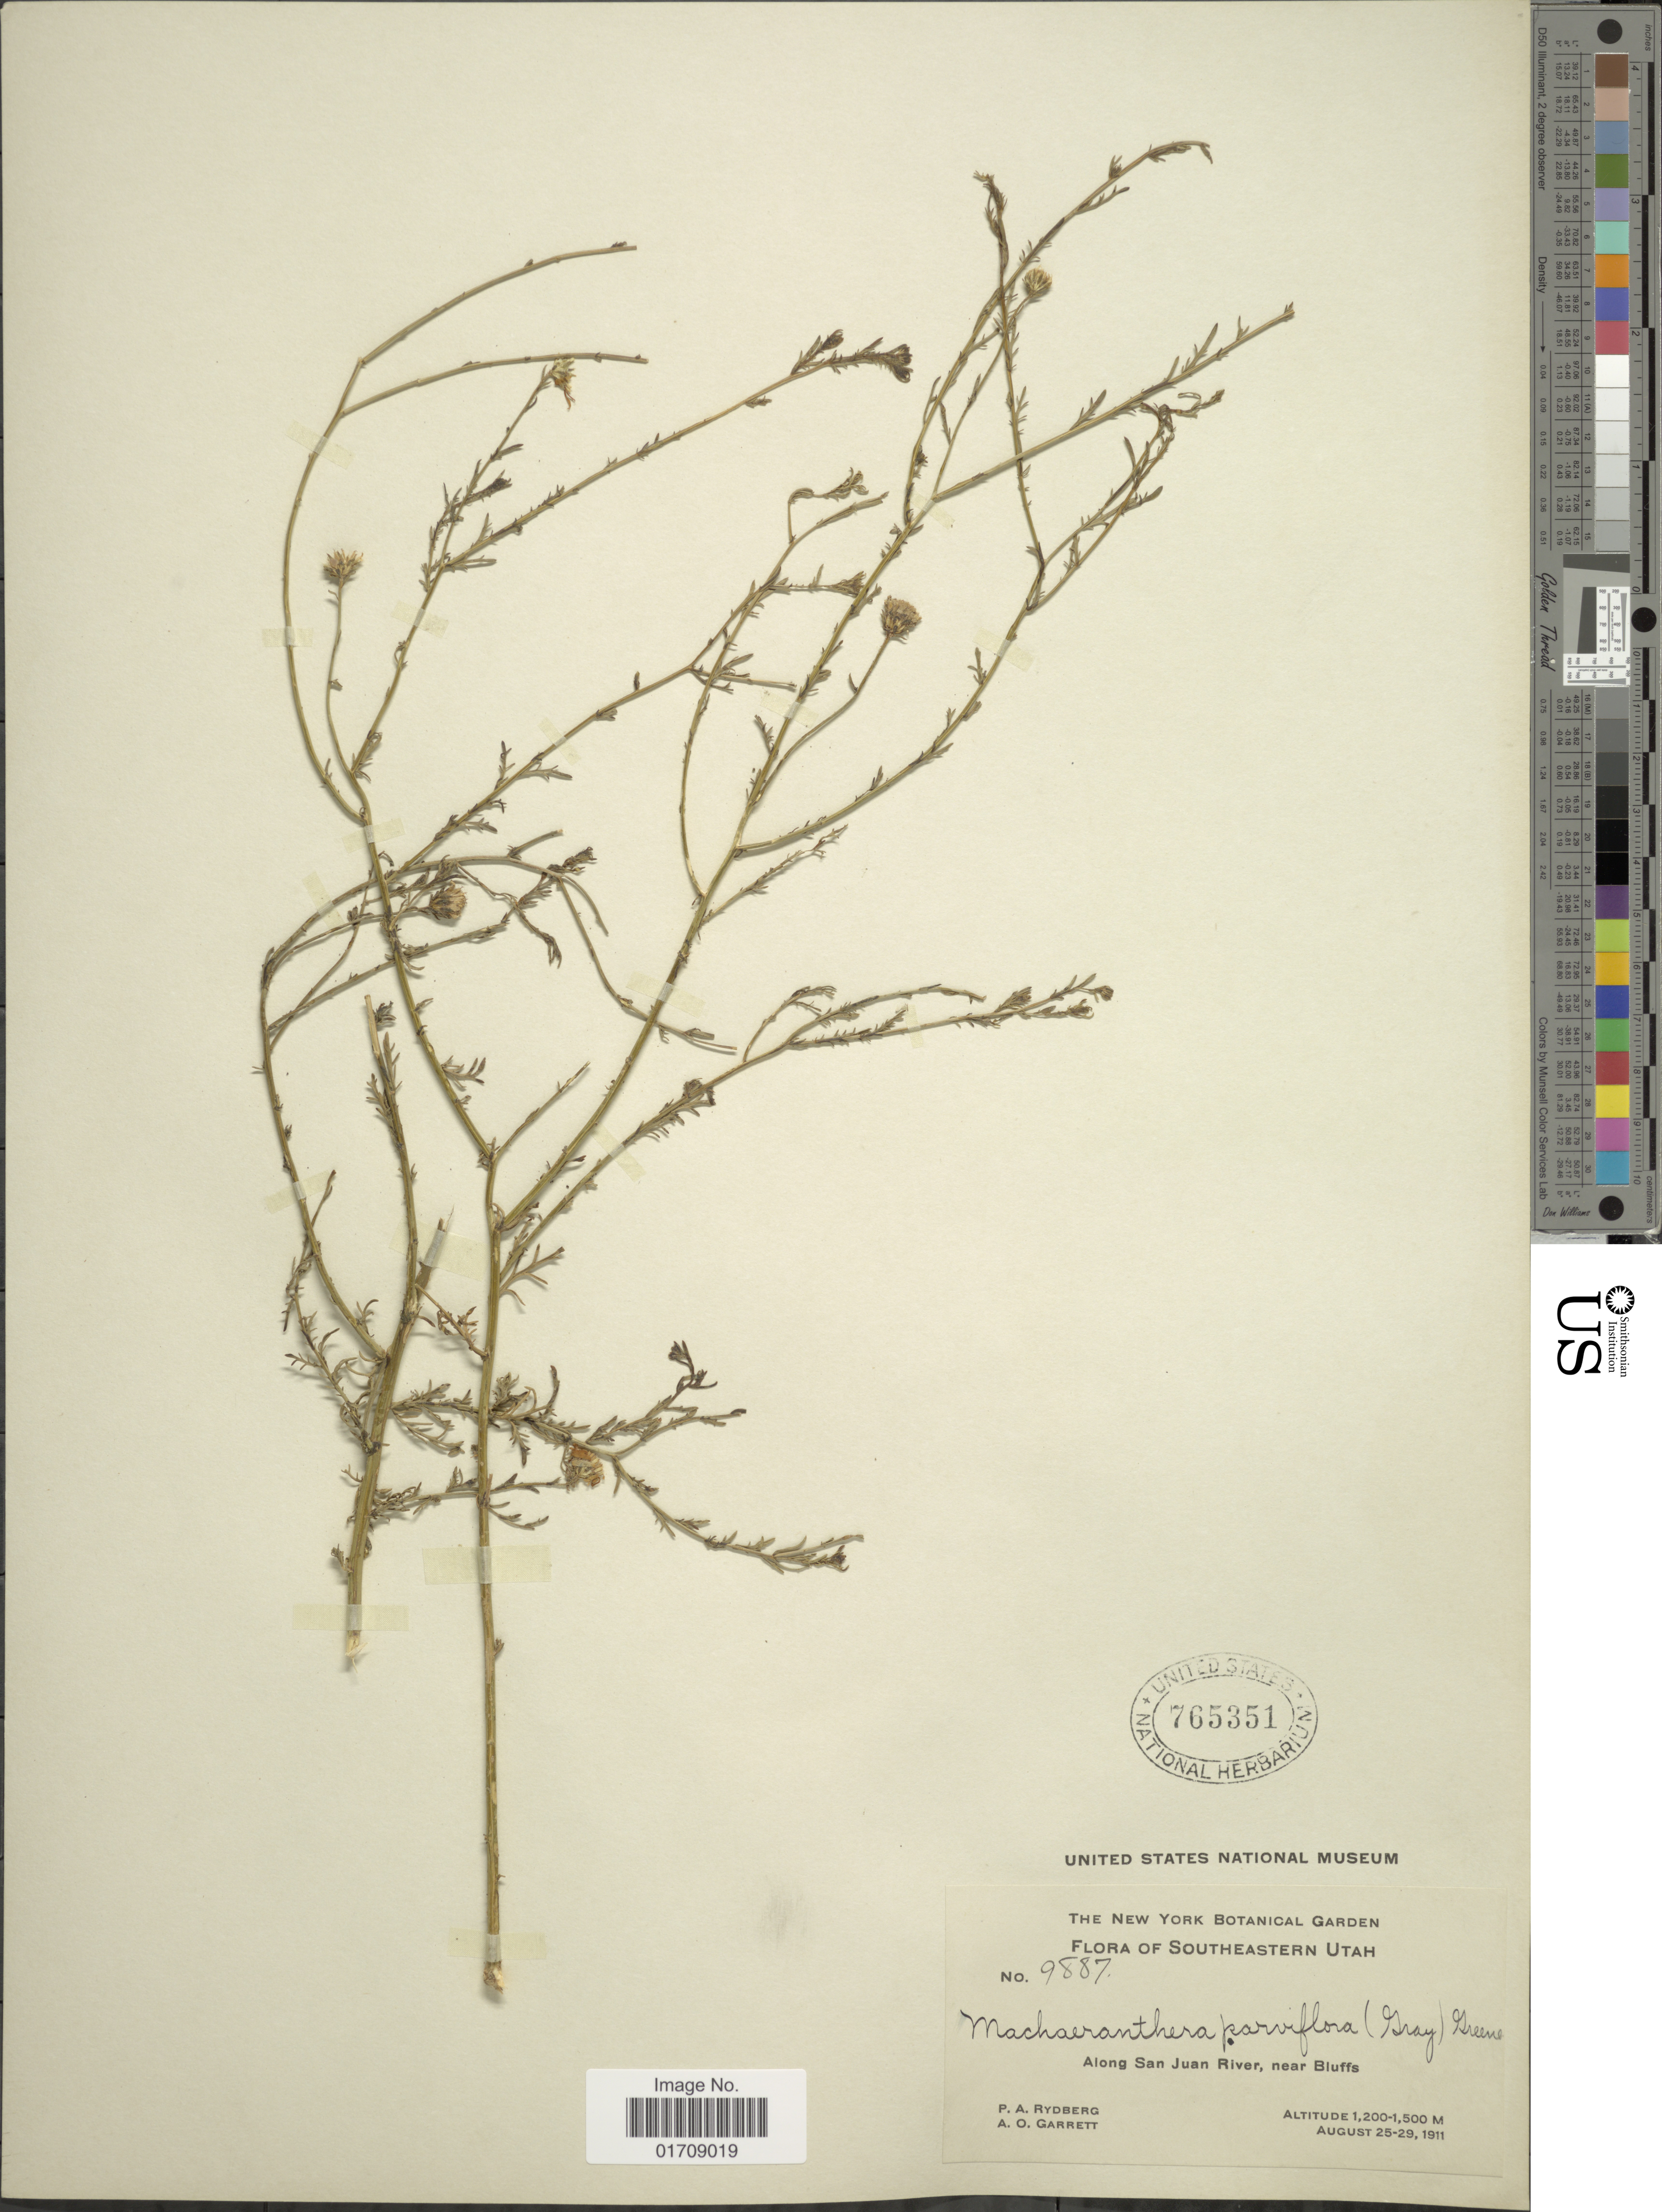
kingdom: Plantae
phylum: Tracheophyta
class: Magnoliopsida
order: Asterales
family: Asteraceae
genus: Machaeranthera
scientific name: Machaeranthera parviflora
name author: A. Gray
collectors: P. A. Rydberg & A. O. Garrett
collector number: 9887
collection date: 1911-08-25/1911-08-29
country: United States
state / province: Utah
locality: Southeastern Utah, along San Juan River, near Bluffs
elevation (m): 1200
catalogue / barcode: US 765351